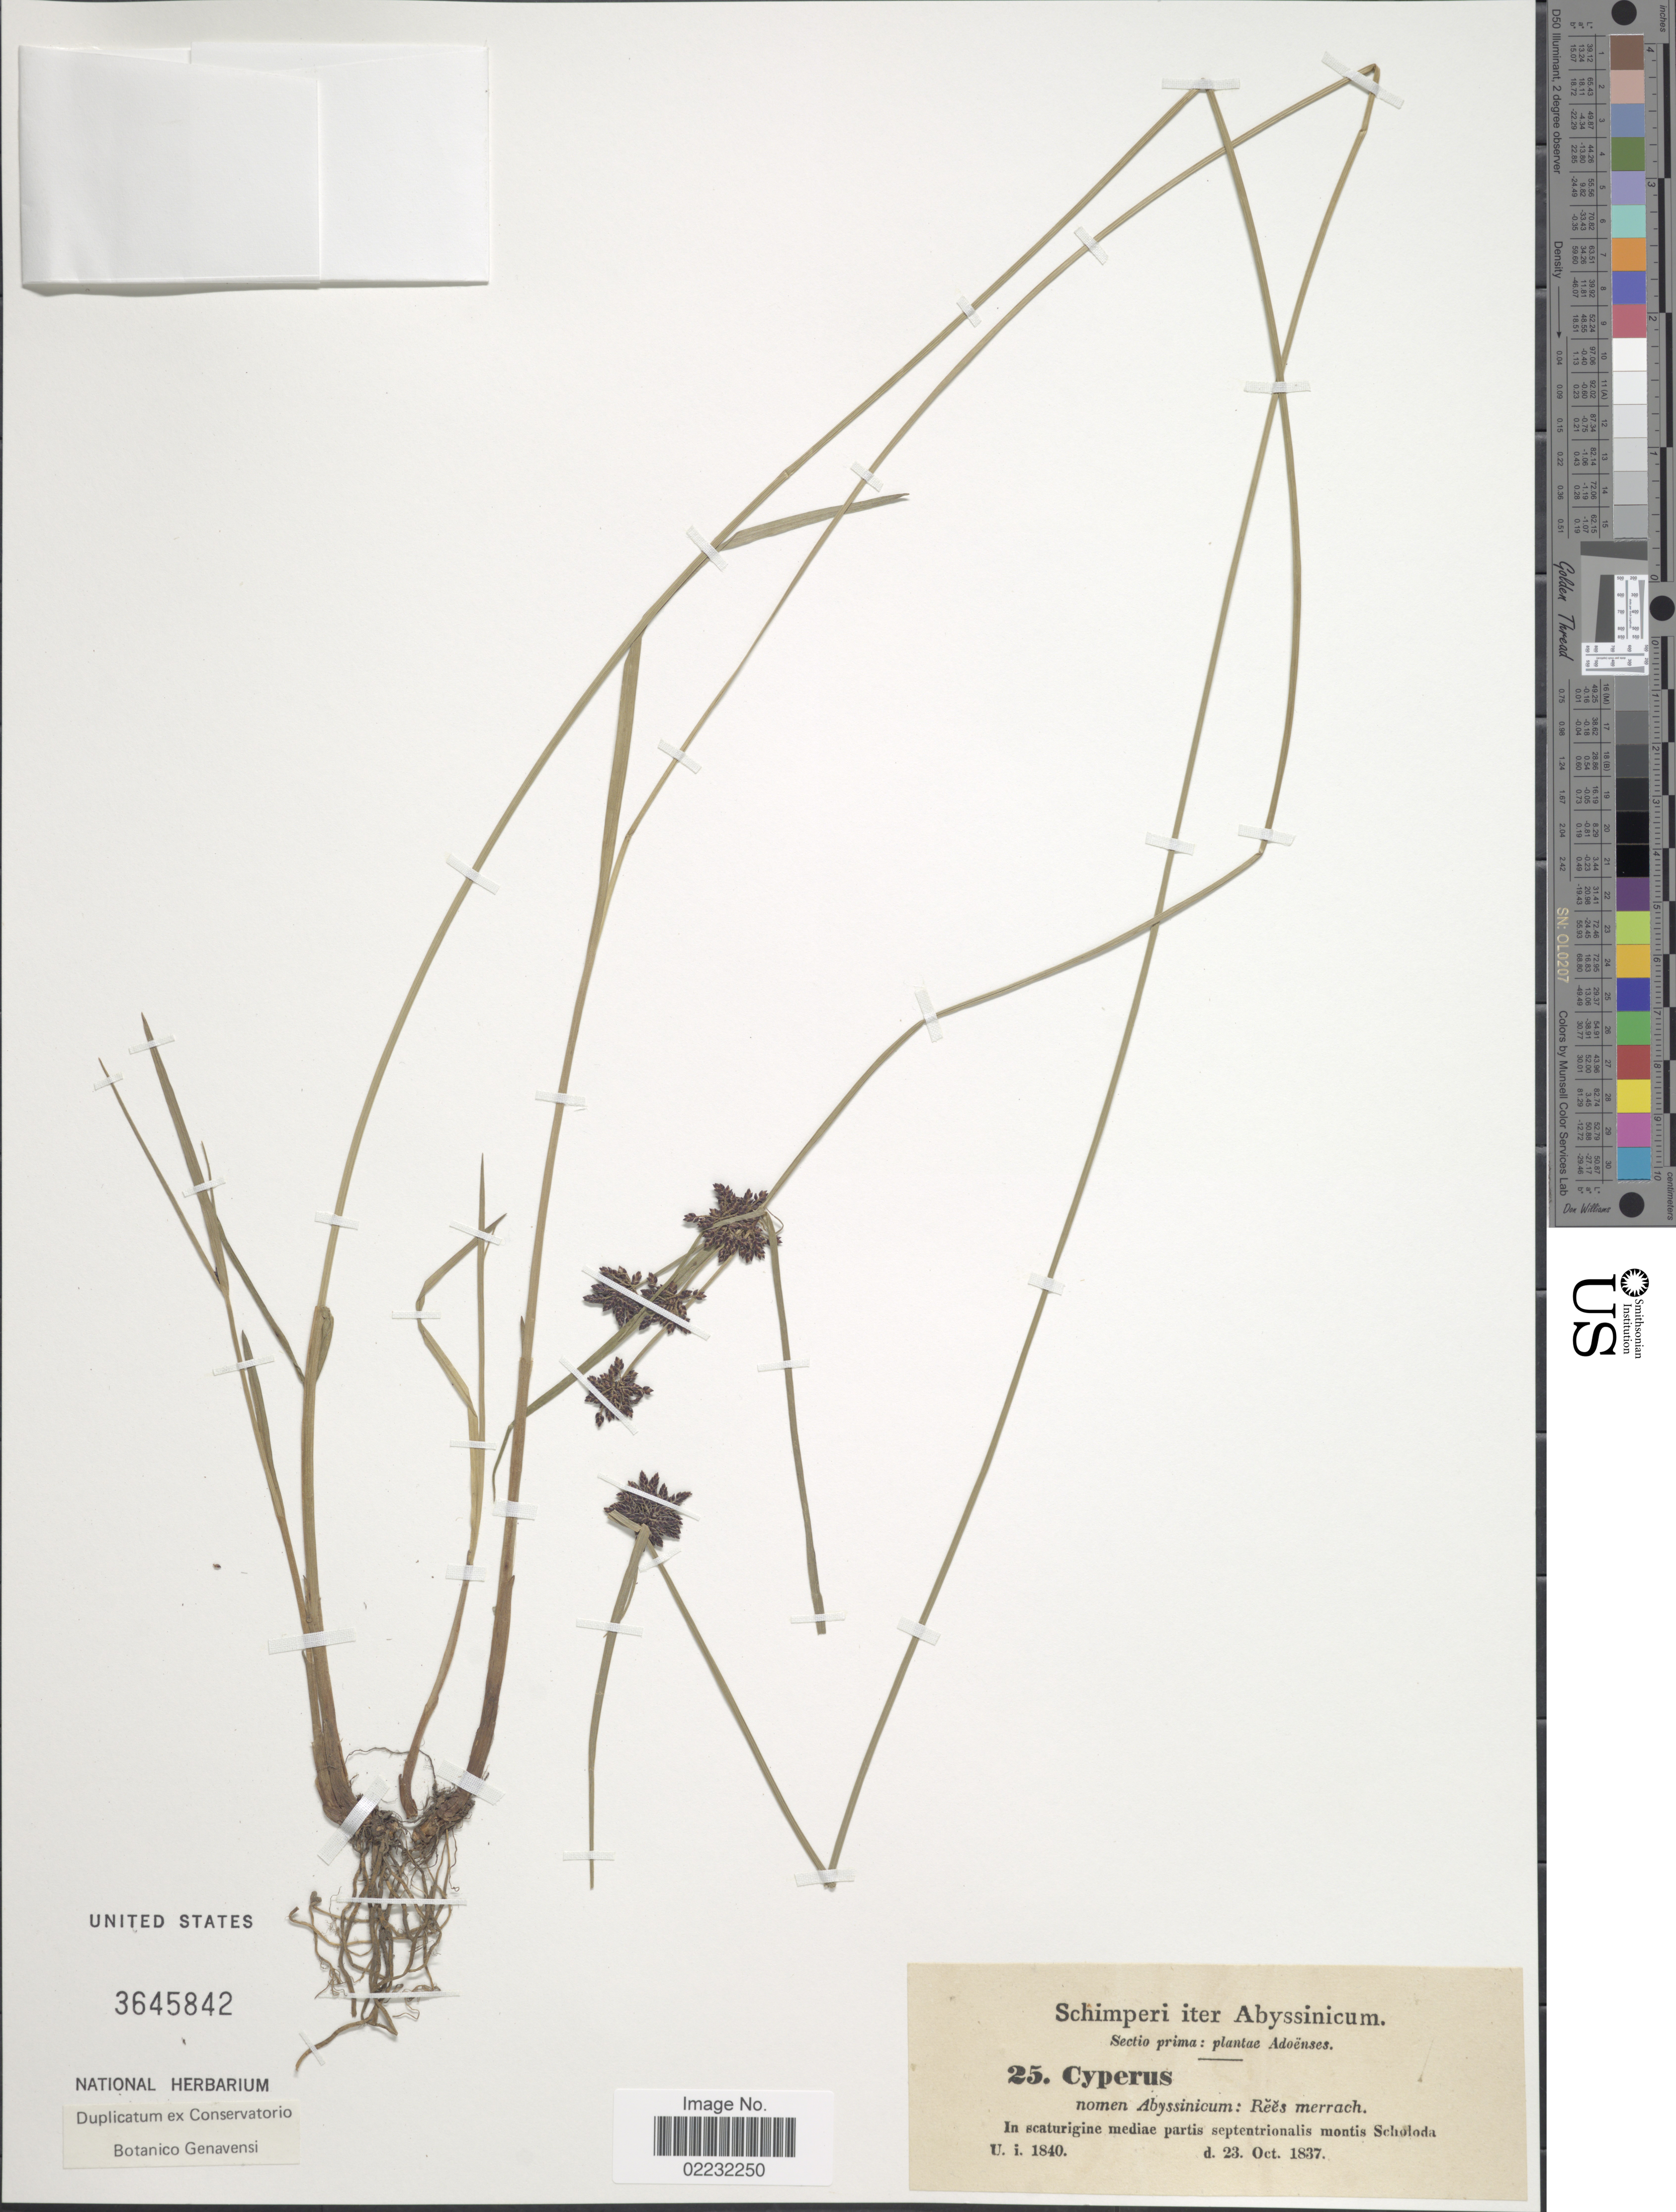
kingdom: Plantae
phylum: Tracheophyta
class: Liliopsida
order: Poales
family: Cyperaceae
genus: Cyperus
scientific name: Cyperus elegantulus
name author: Steud.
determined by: Strong, Mark T., (BOT), Smithsonian Institution - National Museum of Natural History (UNITED STATES)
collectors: -. Schimper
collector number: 25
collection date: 1837-10-23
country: Eritrea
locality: Abyssinicum, in scaturigine mediae partis septentrionalis montis Scholoda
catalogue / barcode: US 3645842